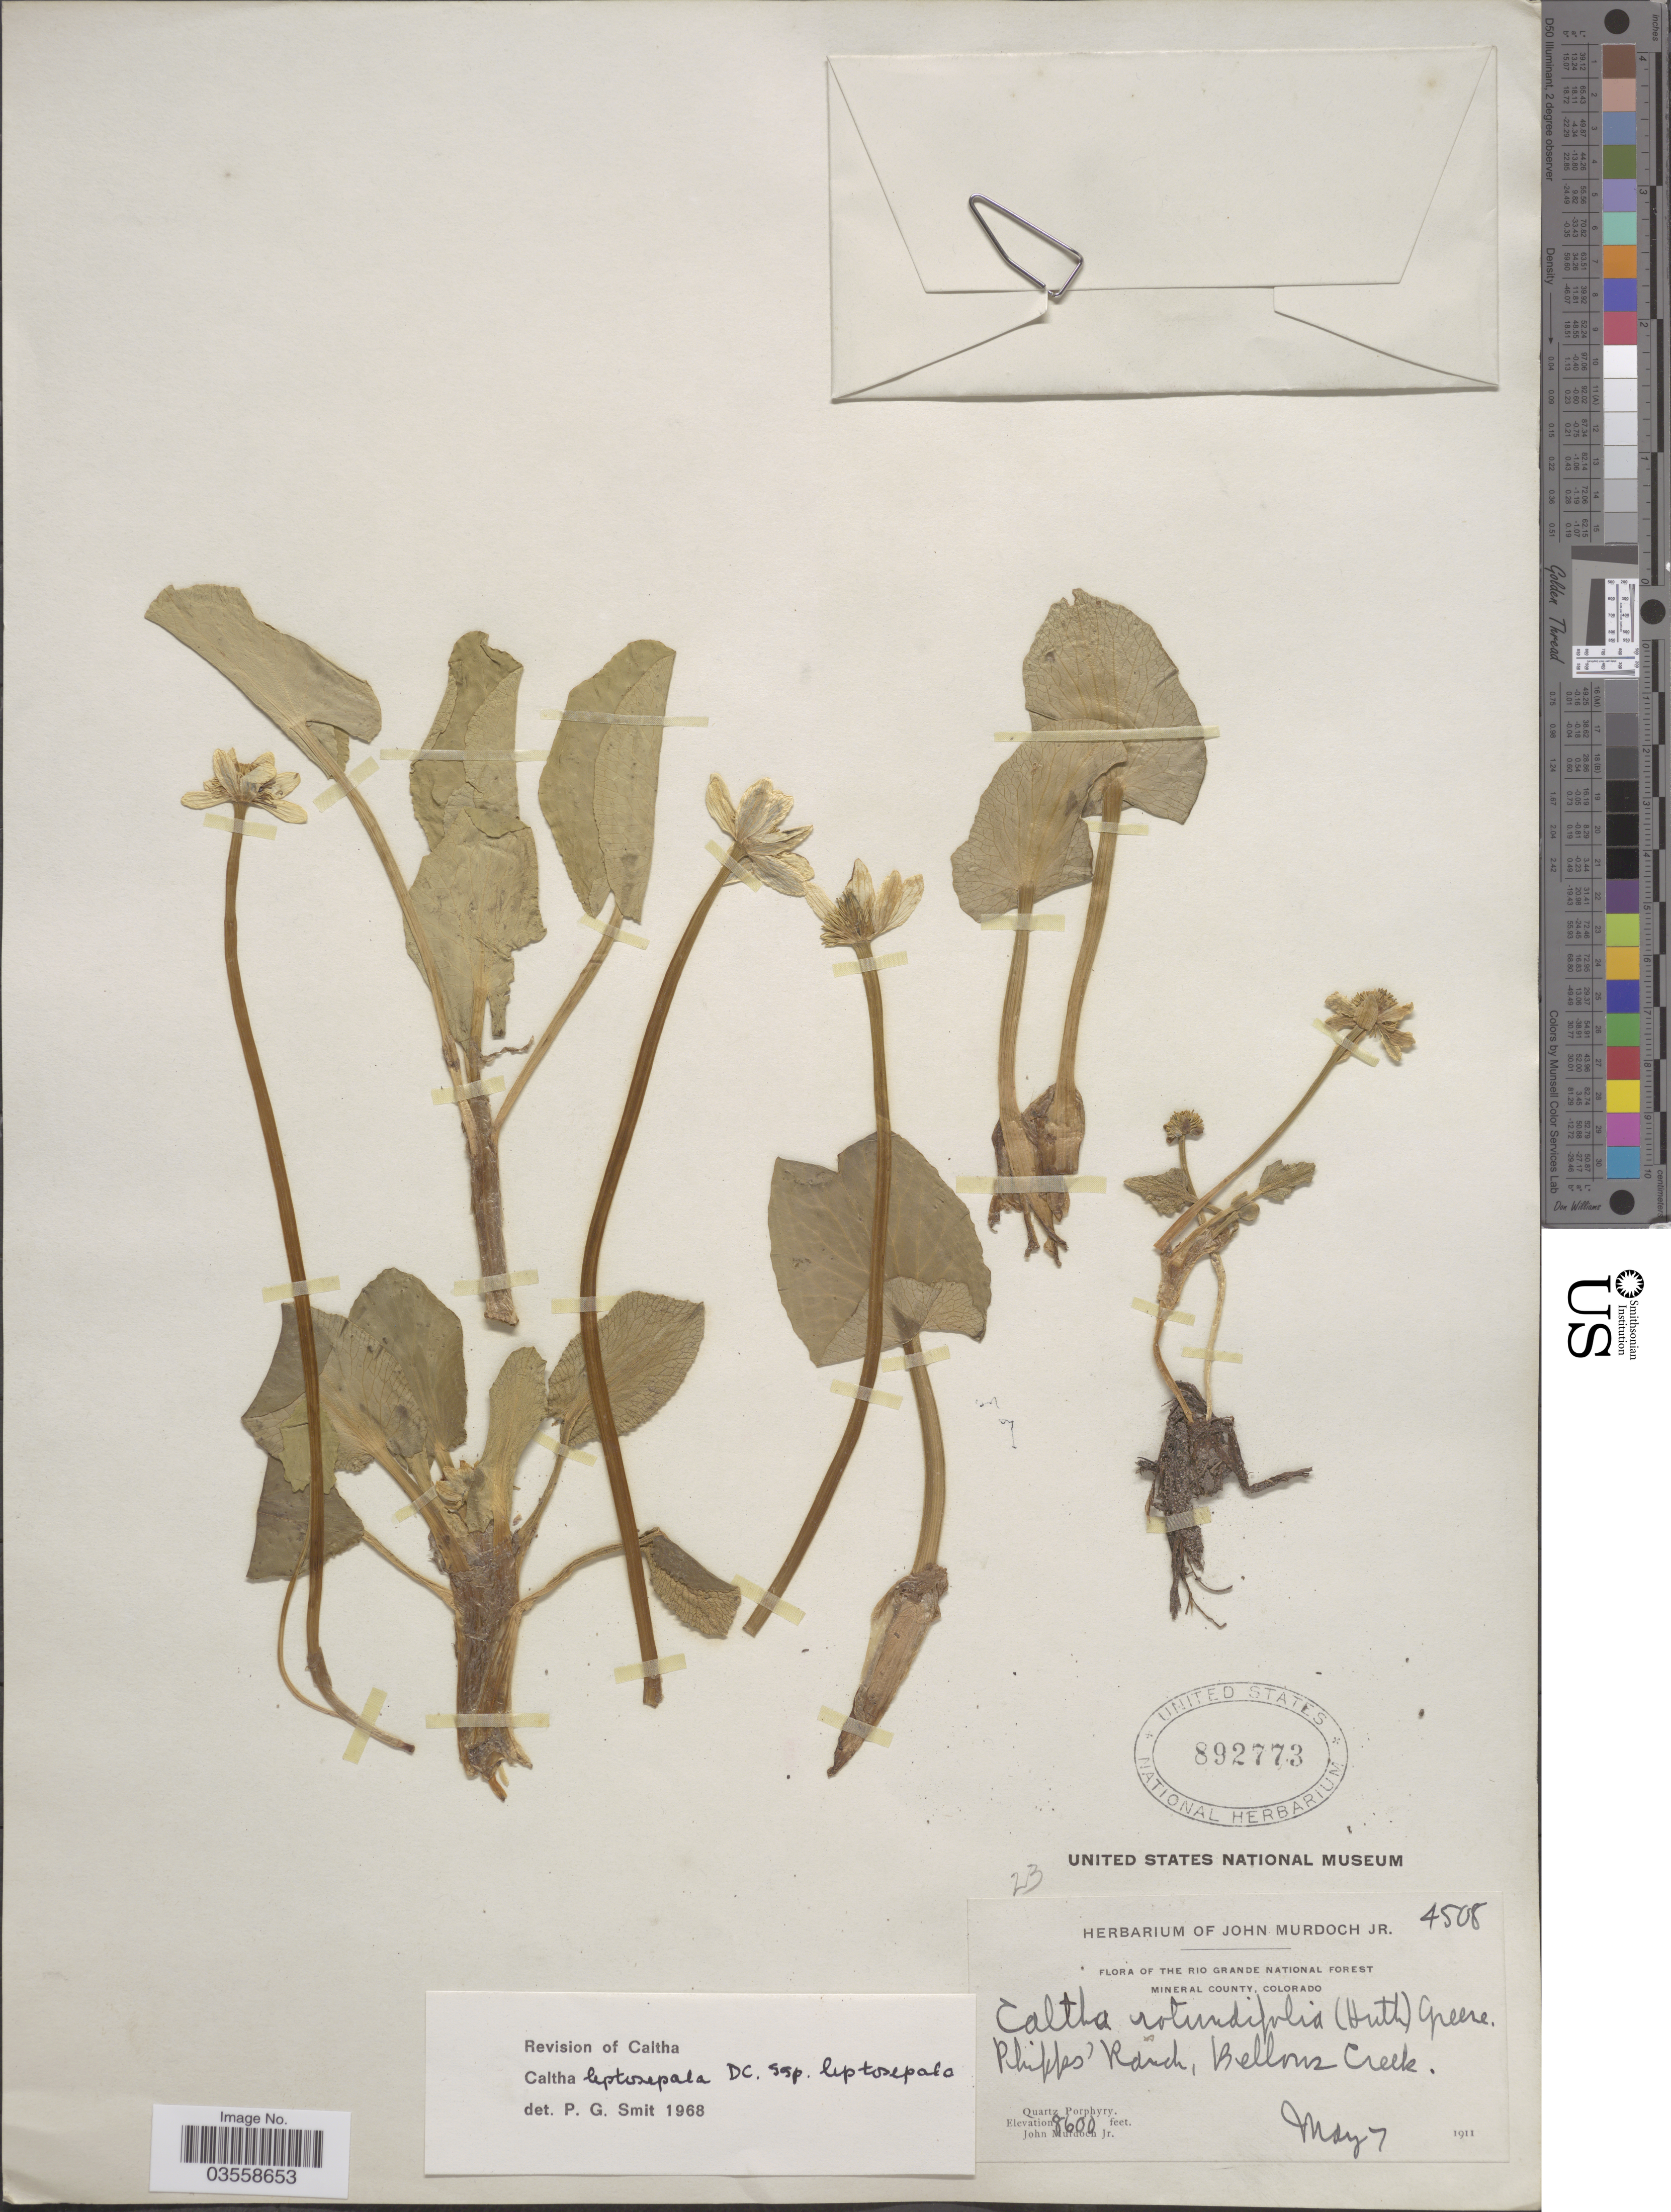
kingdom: Plantae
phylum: Tracheophyta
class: Magnoliopsida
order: Ranunculales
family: Ranunculaceae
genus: Caltha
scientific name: Caltha leptosepala subsp. leptosepala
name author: DC.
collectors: J. Murdoch Jr.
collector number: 4508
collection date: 1911-05-07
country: United States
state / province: Colorado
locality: Rio Grande National Forest, Mineral County. Phipp's Ranch, Bellows Creek. Quartz Porphyry.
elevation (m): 2621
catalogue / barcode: US 892773